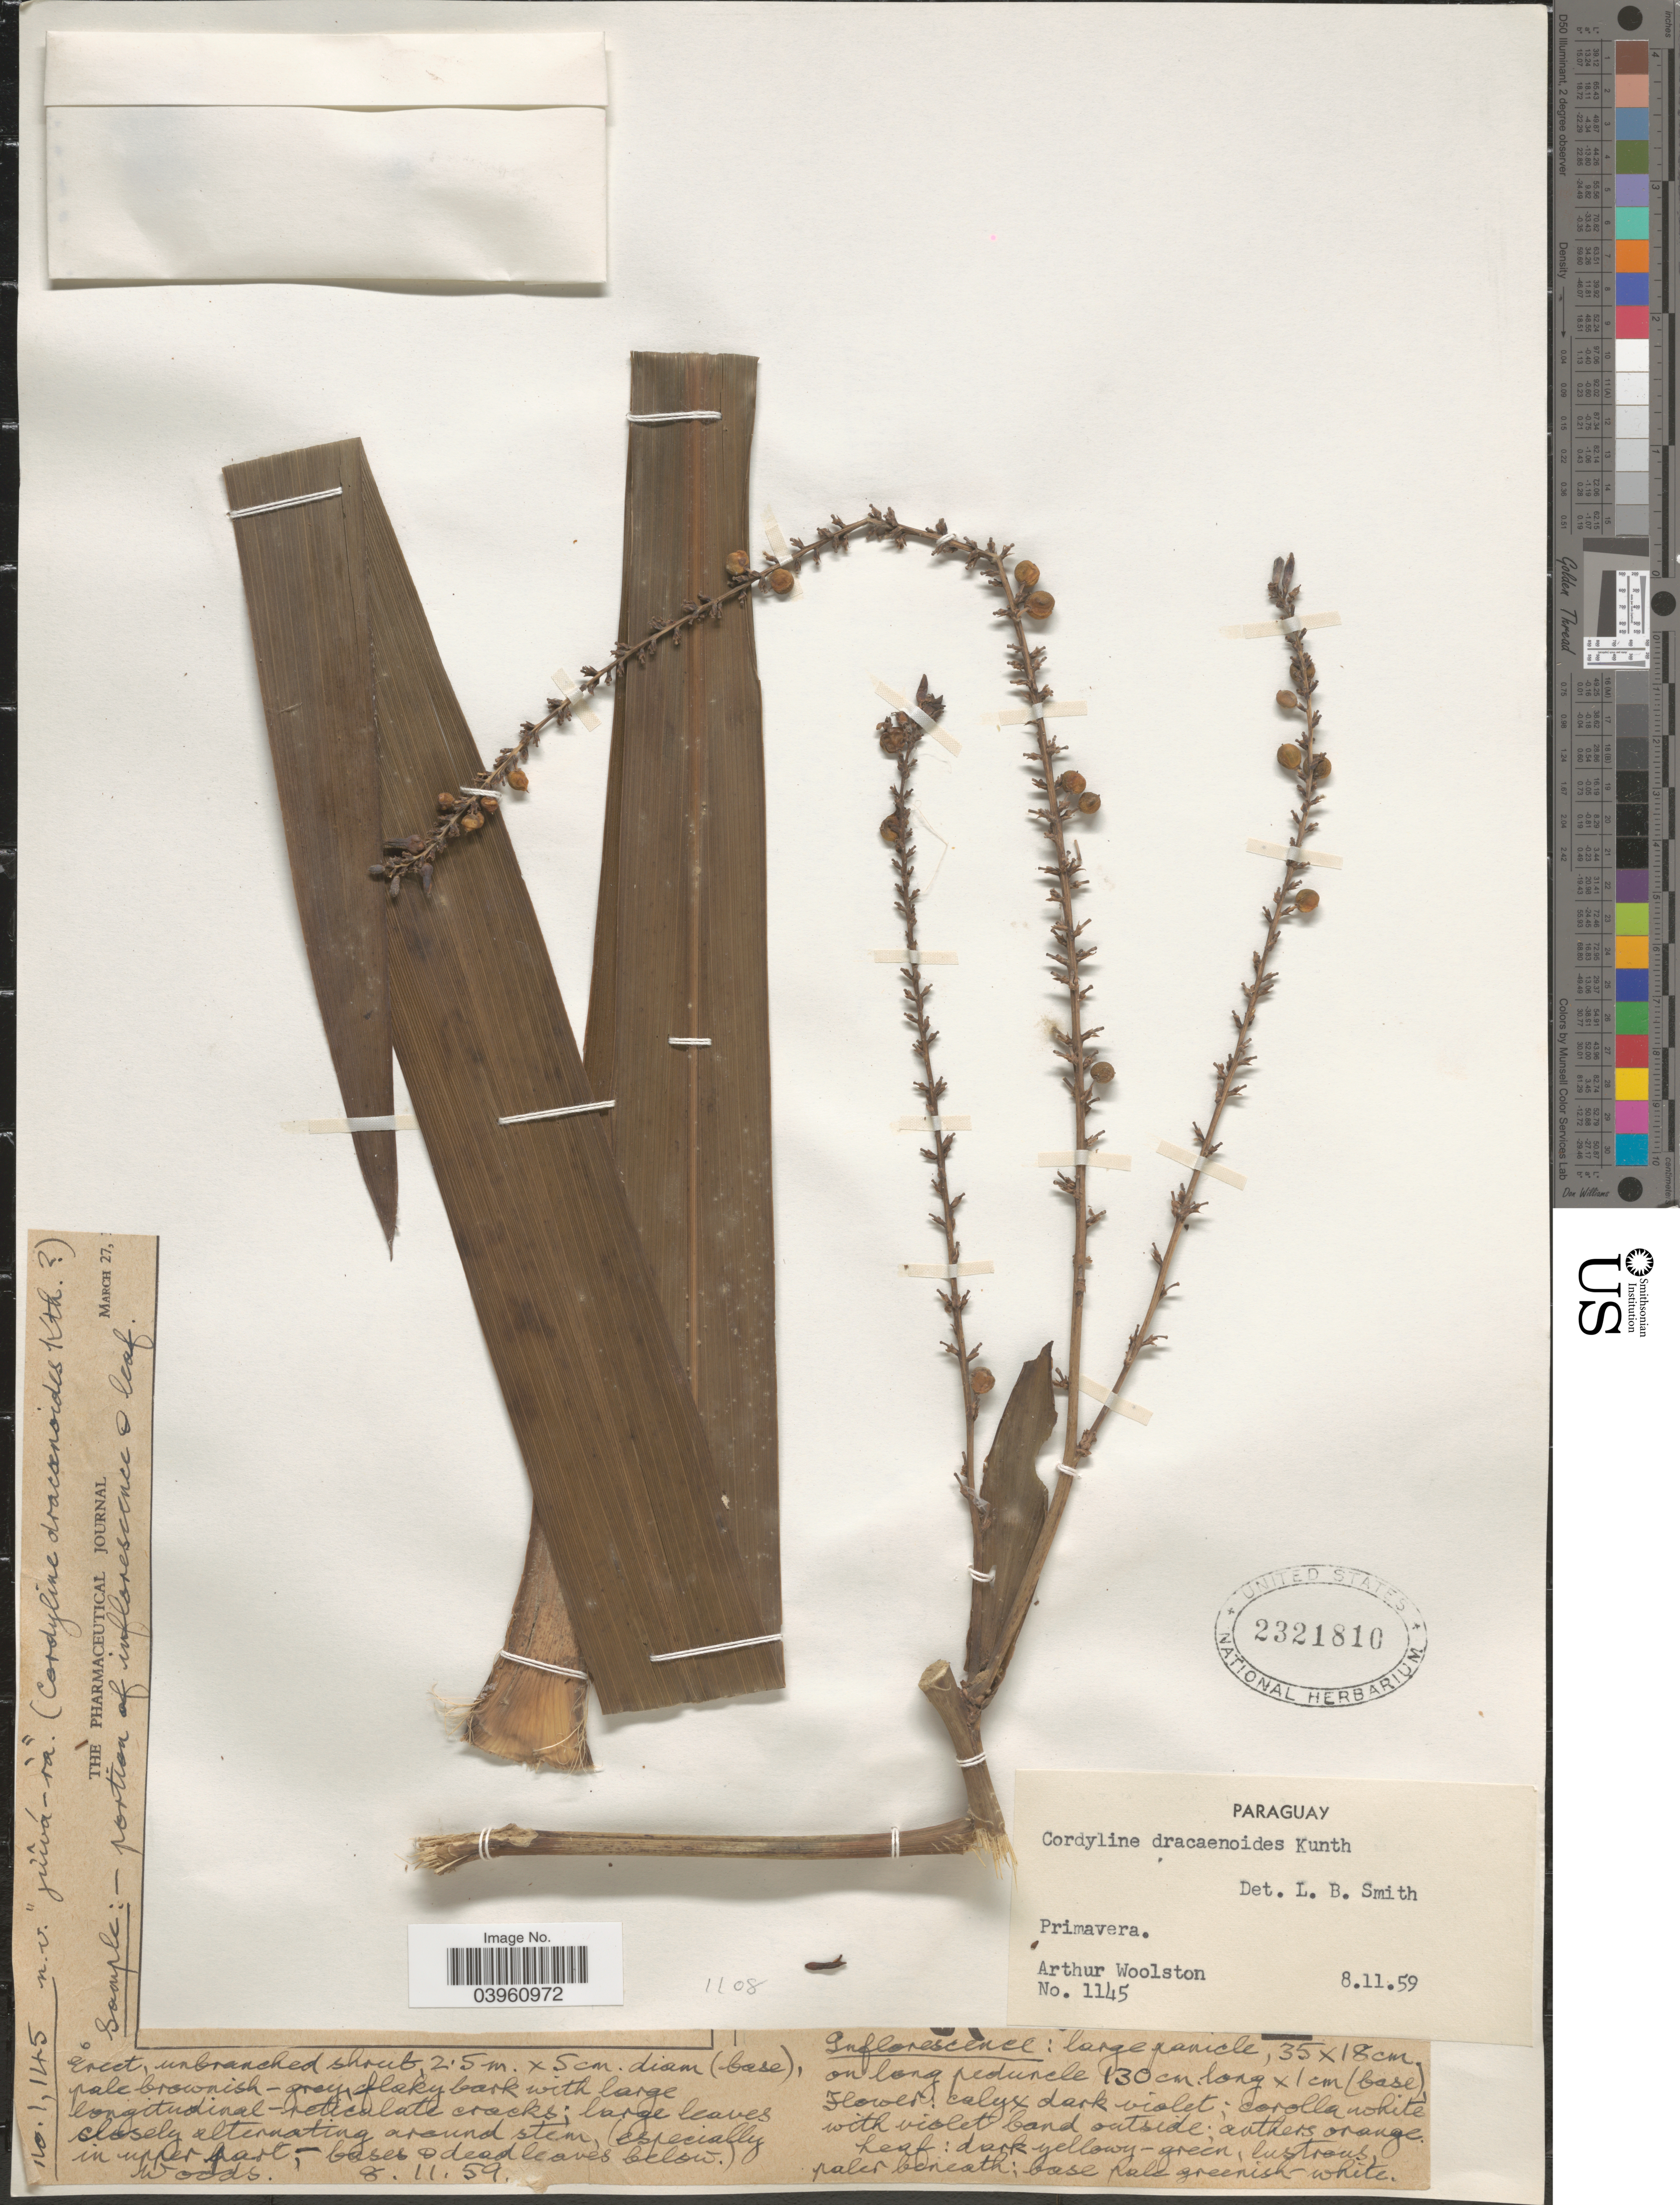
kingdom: Plantae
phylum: Tracheophyta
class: Liliopsida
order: Asparagales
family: Asparagaceae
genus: Cordyline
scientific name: Cordyline dracaenoides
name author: Kunth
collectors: A. L. Woolston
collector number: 1145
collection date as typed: Transcribed d/m/y: 8/11/59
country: Paraguay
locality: Primavera.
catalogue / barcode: US 2321810